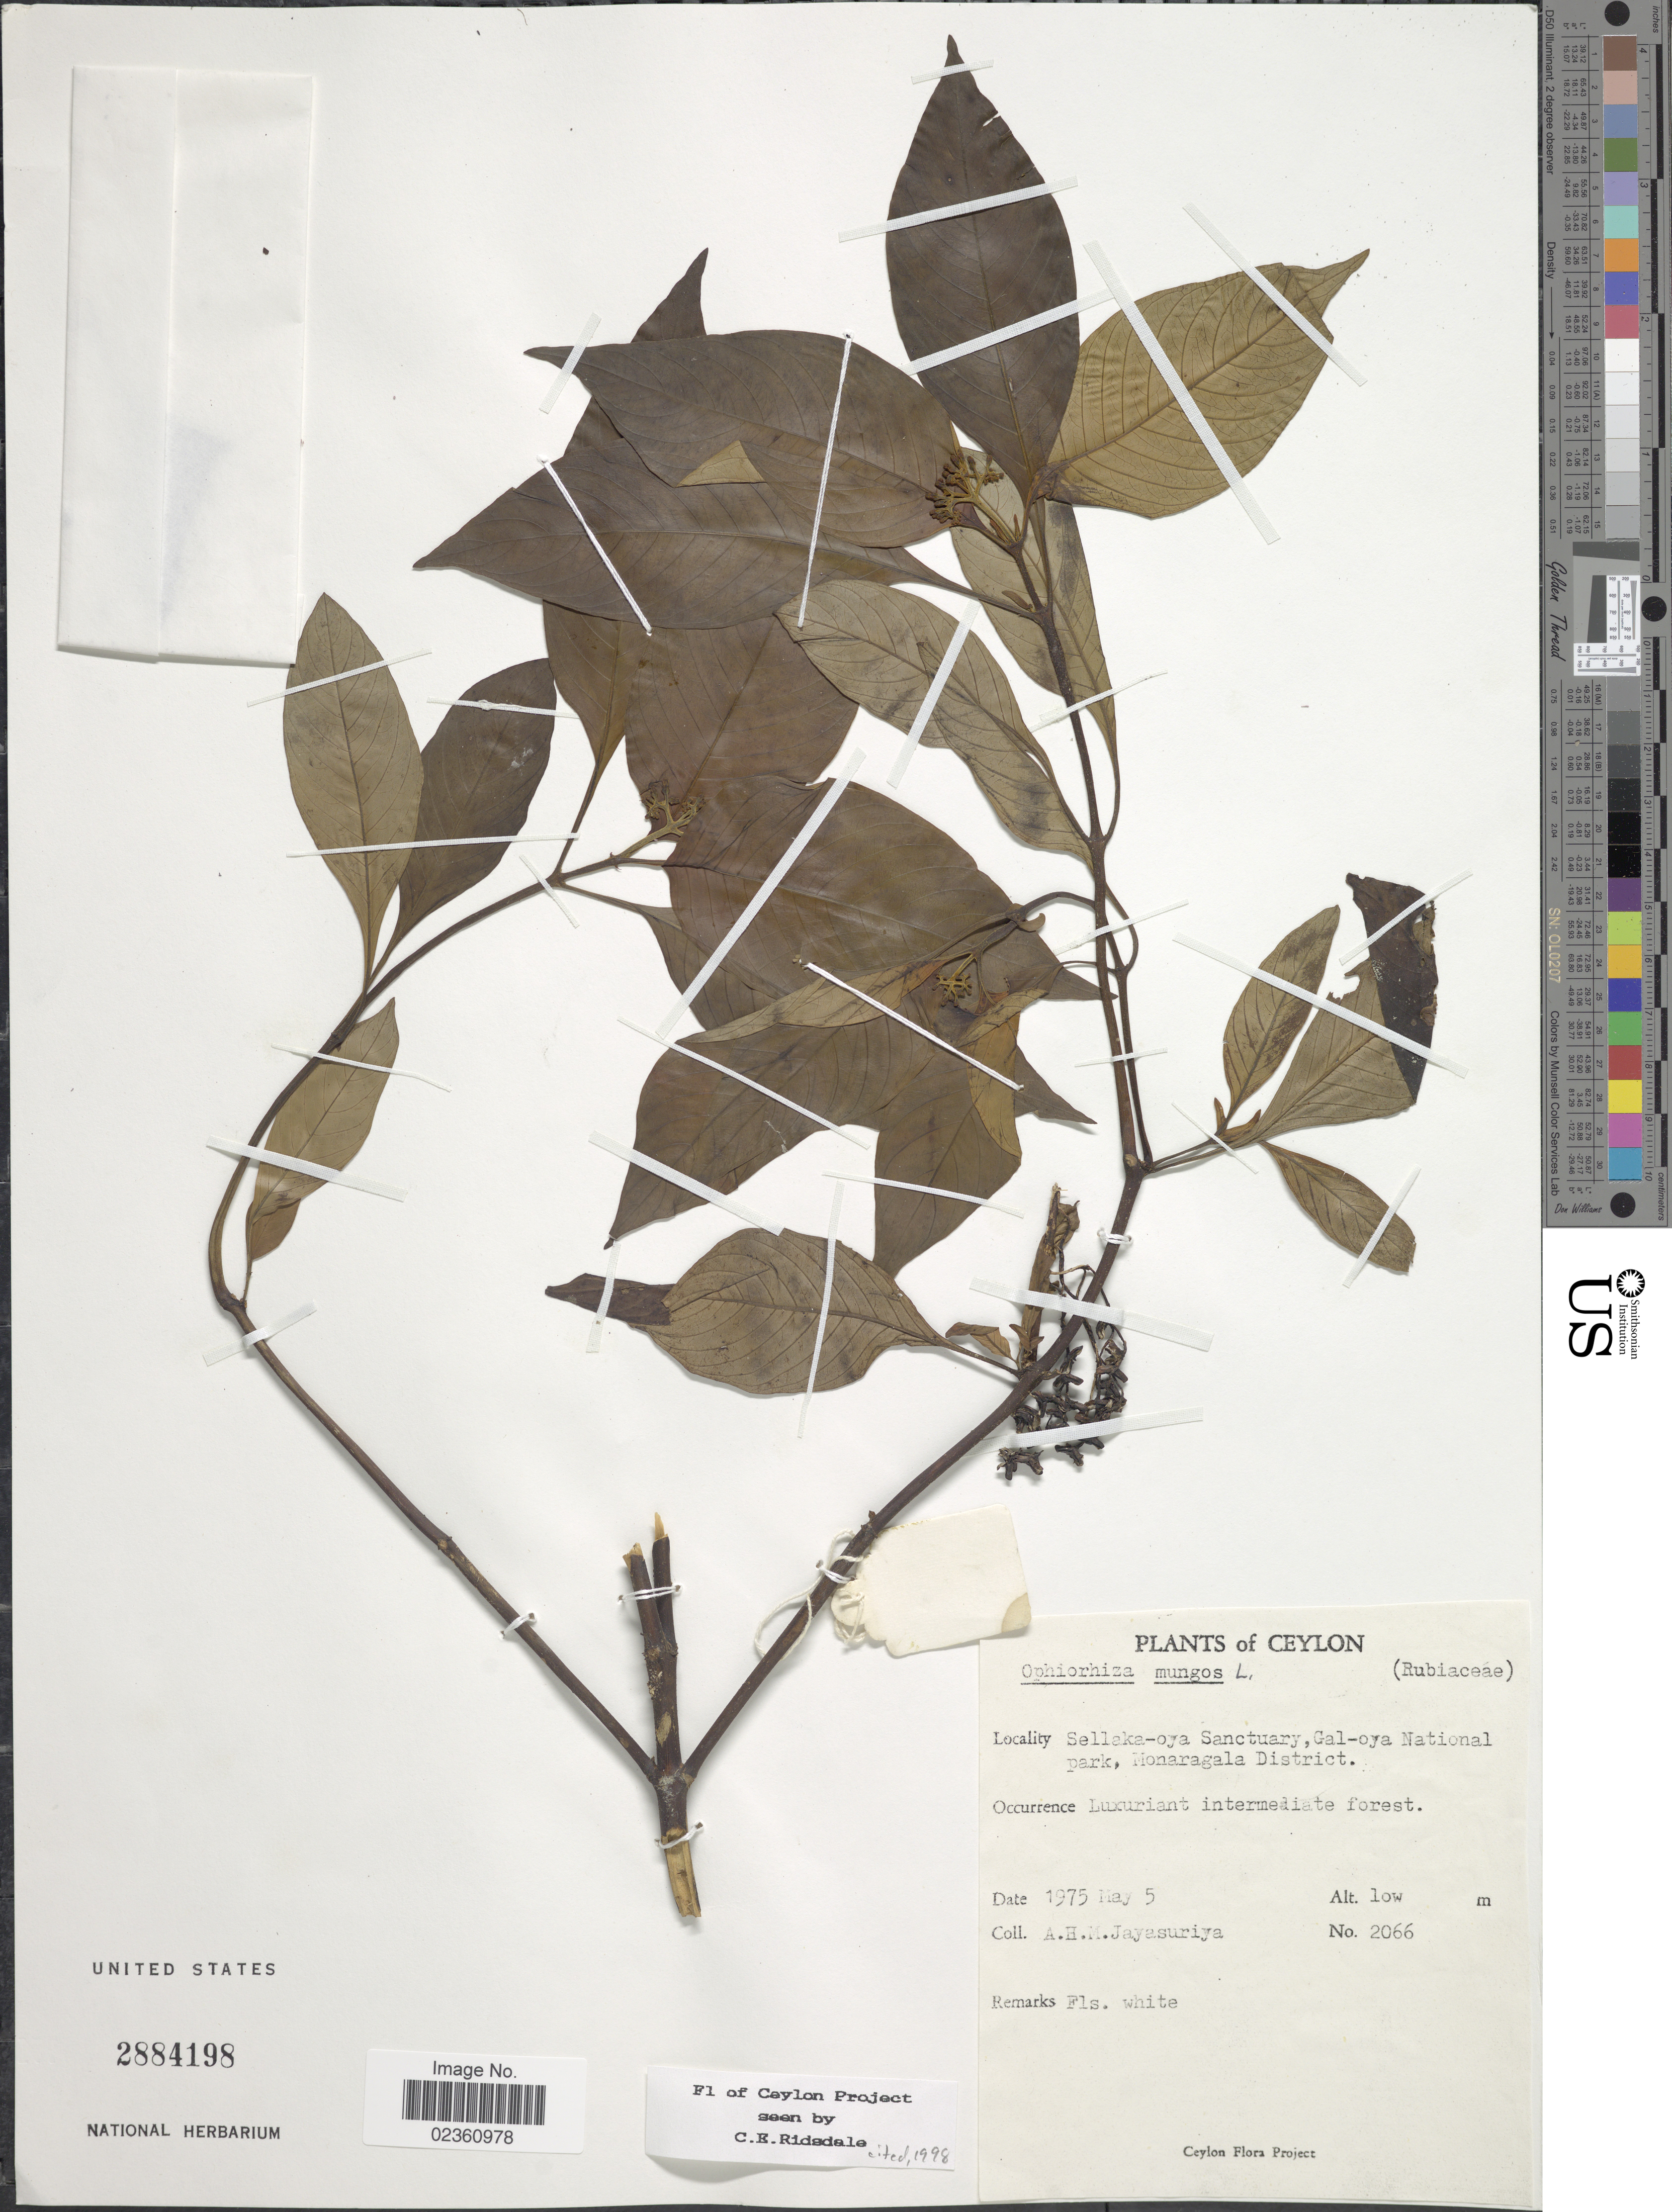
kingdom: Plantae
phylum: Tracheophyta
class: Magnoliopsida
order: Gentianales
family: Rubiaceae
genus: Ophiorrhiza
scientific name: Ophiorrhiza mungos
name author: L.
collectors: A. H. Jayasuriya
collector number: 2066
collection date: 1975-05-05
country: Sri Lanka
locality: Ceylon, Sellaka-oya Sanctuary, Gal-oya National park, Monaragala District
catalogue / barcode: US 2884198